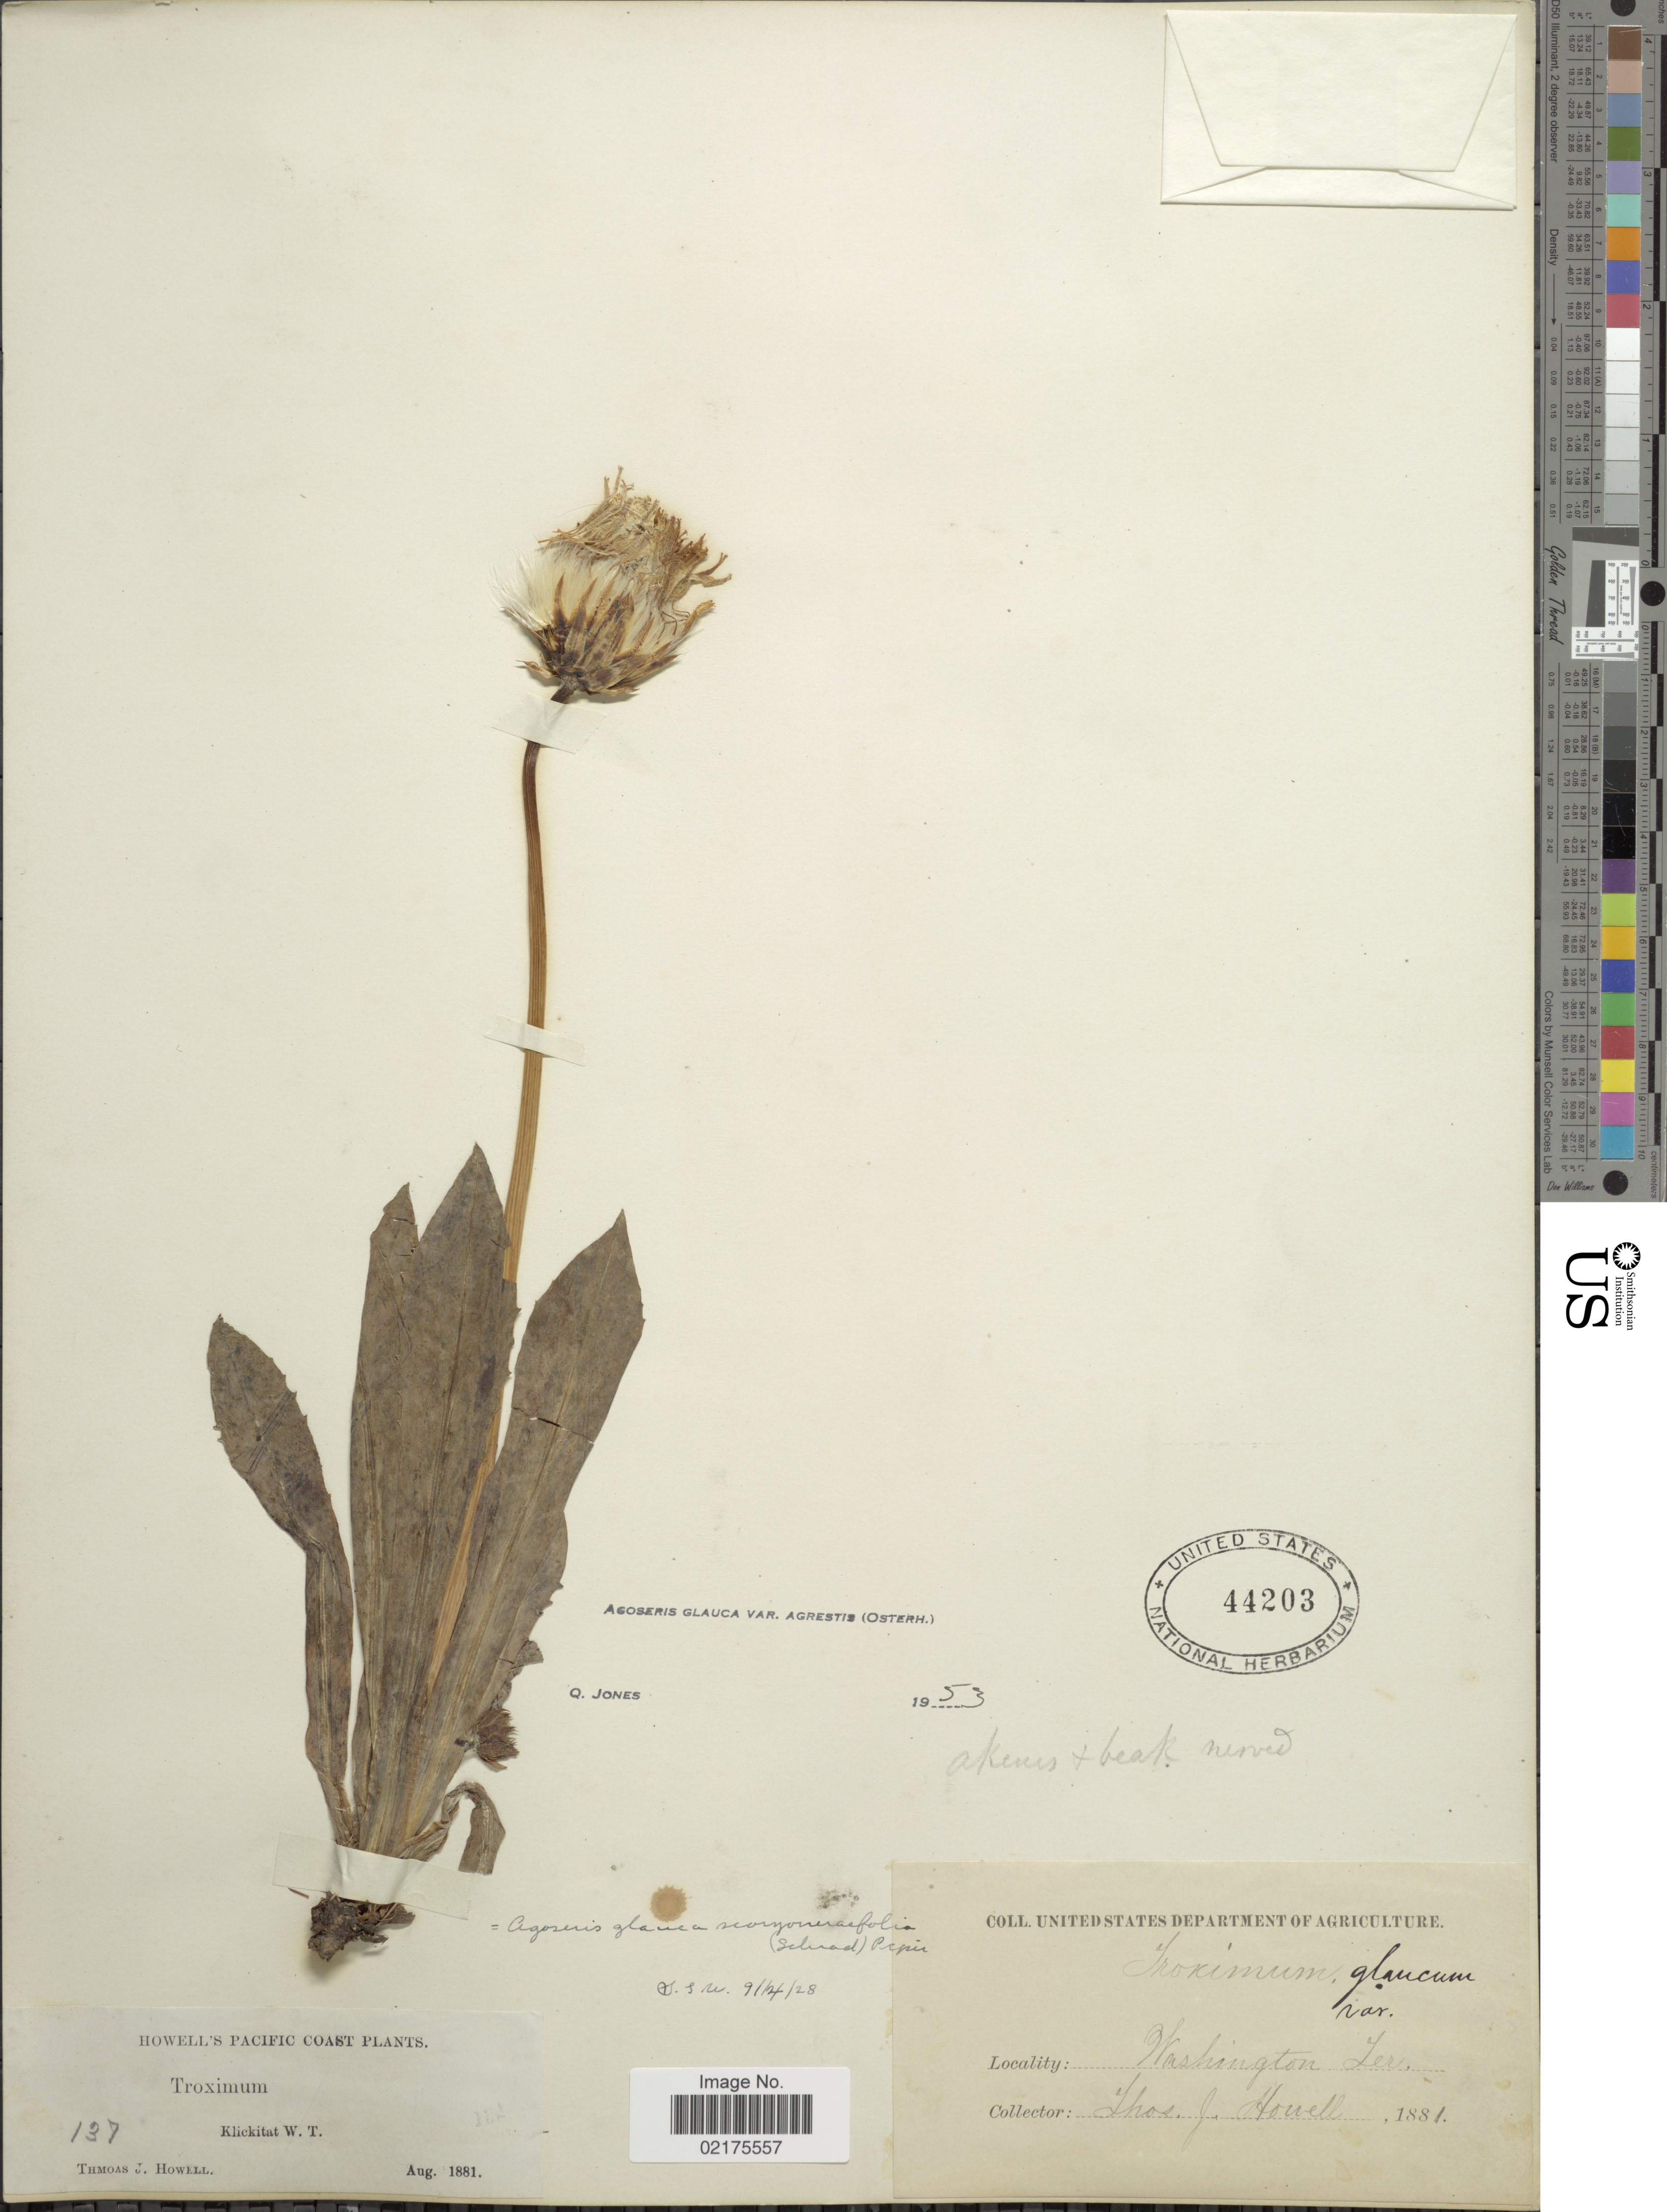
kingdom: Plantae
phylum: Tracheophyta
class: Magnoliopsida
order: Asterales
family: Asteraceae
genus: Agoseris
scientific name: Agoseris glauca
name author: (Pursh) Raf.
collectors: T. Howell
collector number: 137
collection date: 1881-08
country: United States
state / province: Washington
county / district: Klickitat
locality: Pacific Coast, Klickitat W. T.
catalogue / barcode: US 44203